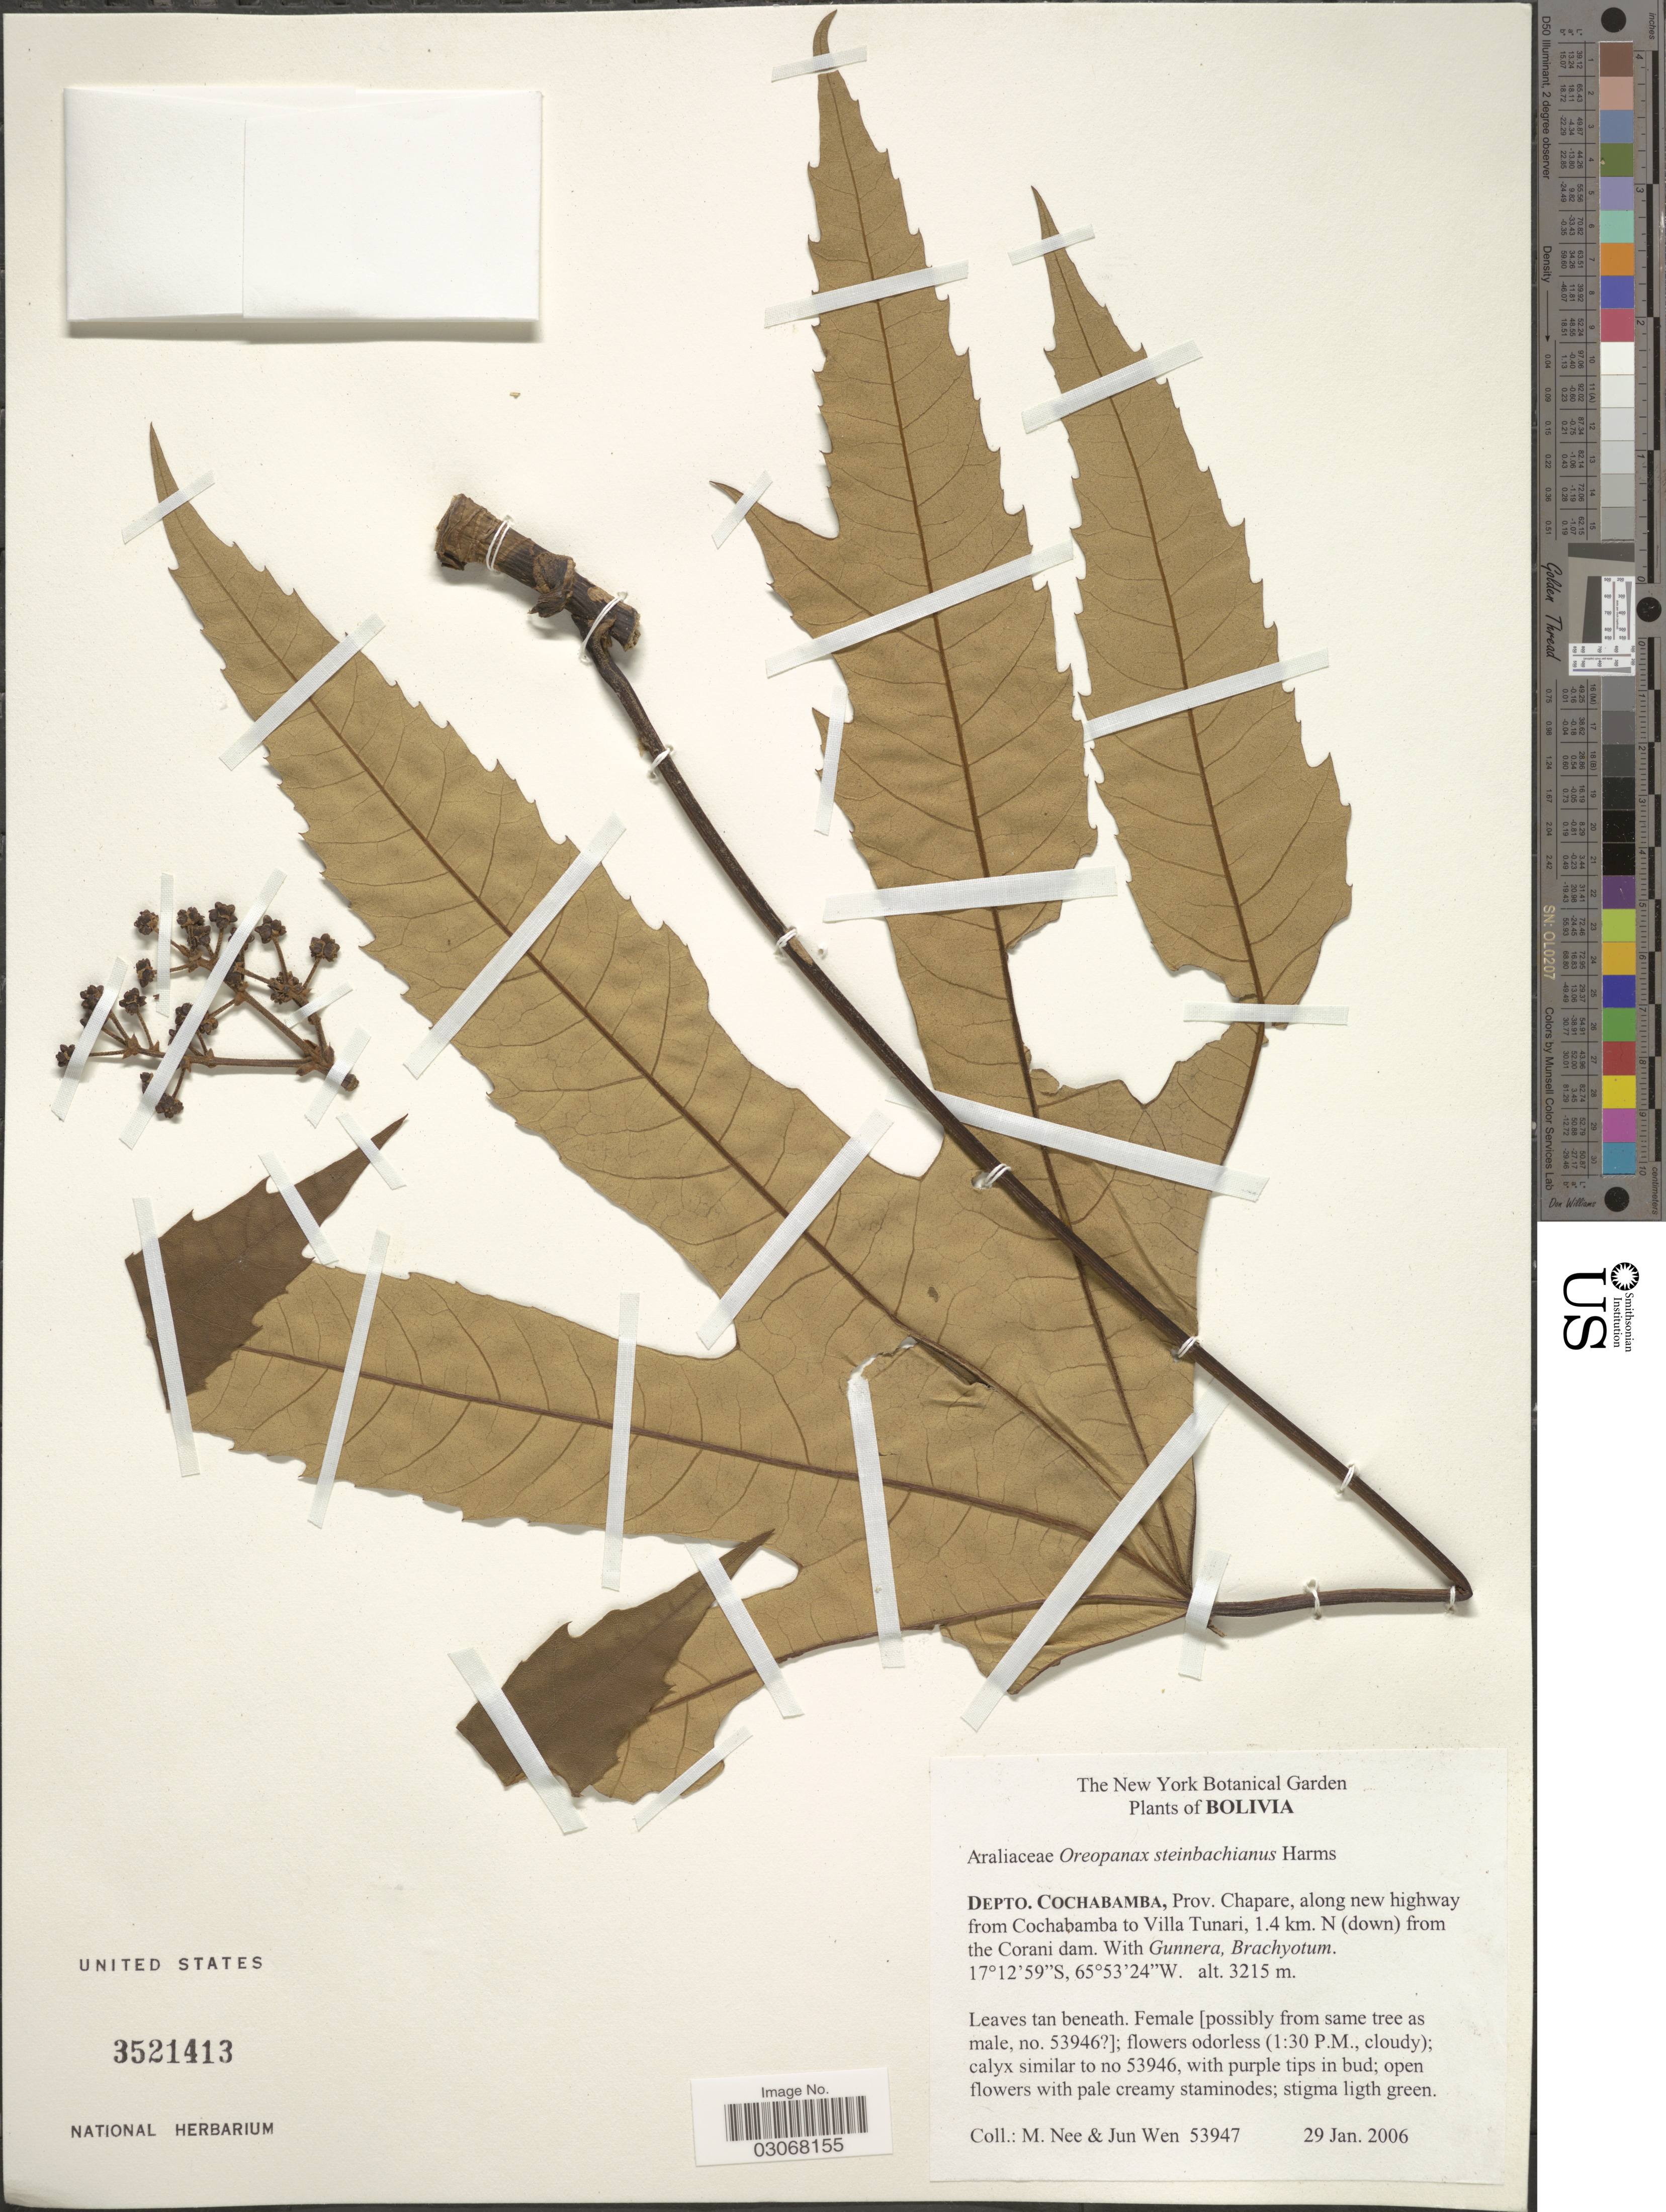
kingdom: Plantae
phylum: Tracheophyta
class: Magnoliopsida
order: Apiales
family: Araliaceae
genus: Oreopanax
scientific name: Oreopanax steinbachianus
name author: Harms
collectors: M. Nee & J. Wen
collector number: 53947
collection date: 2006-01-29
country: Bolivia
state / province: Cochabamba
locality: Depto. Cochabamba, Prov. Chapare, along new highway from Cochabamba to Villa Tunari, 1.4 km. N (down) from the Corani dam.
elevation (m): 3215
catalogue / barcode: US 3521413